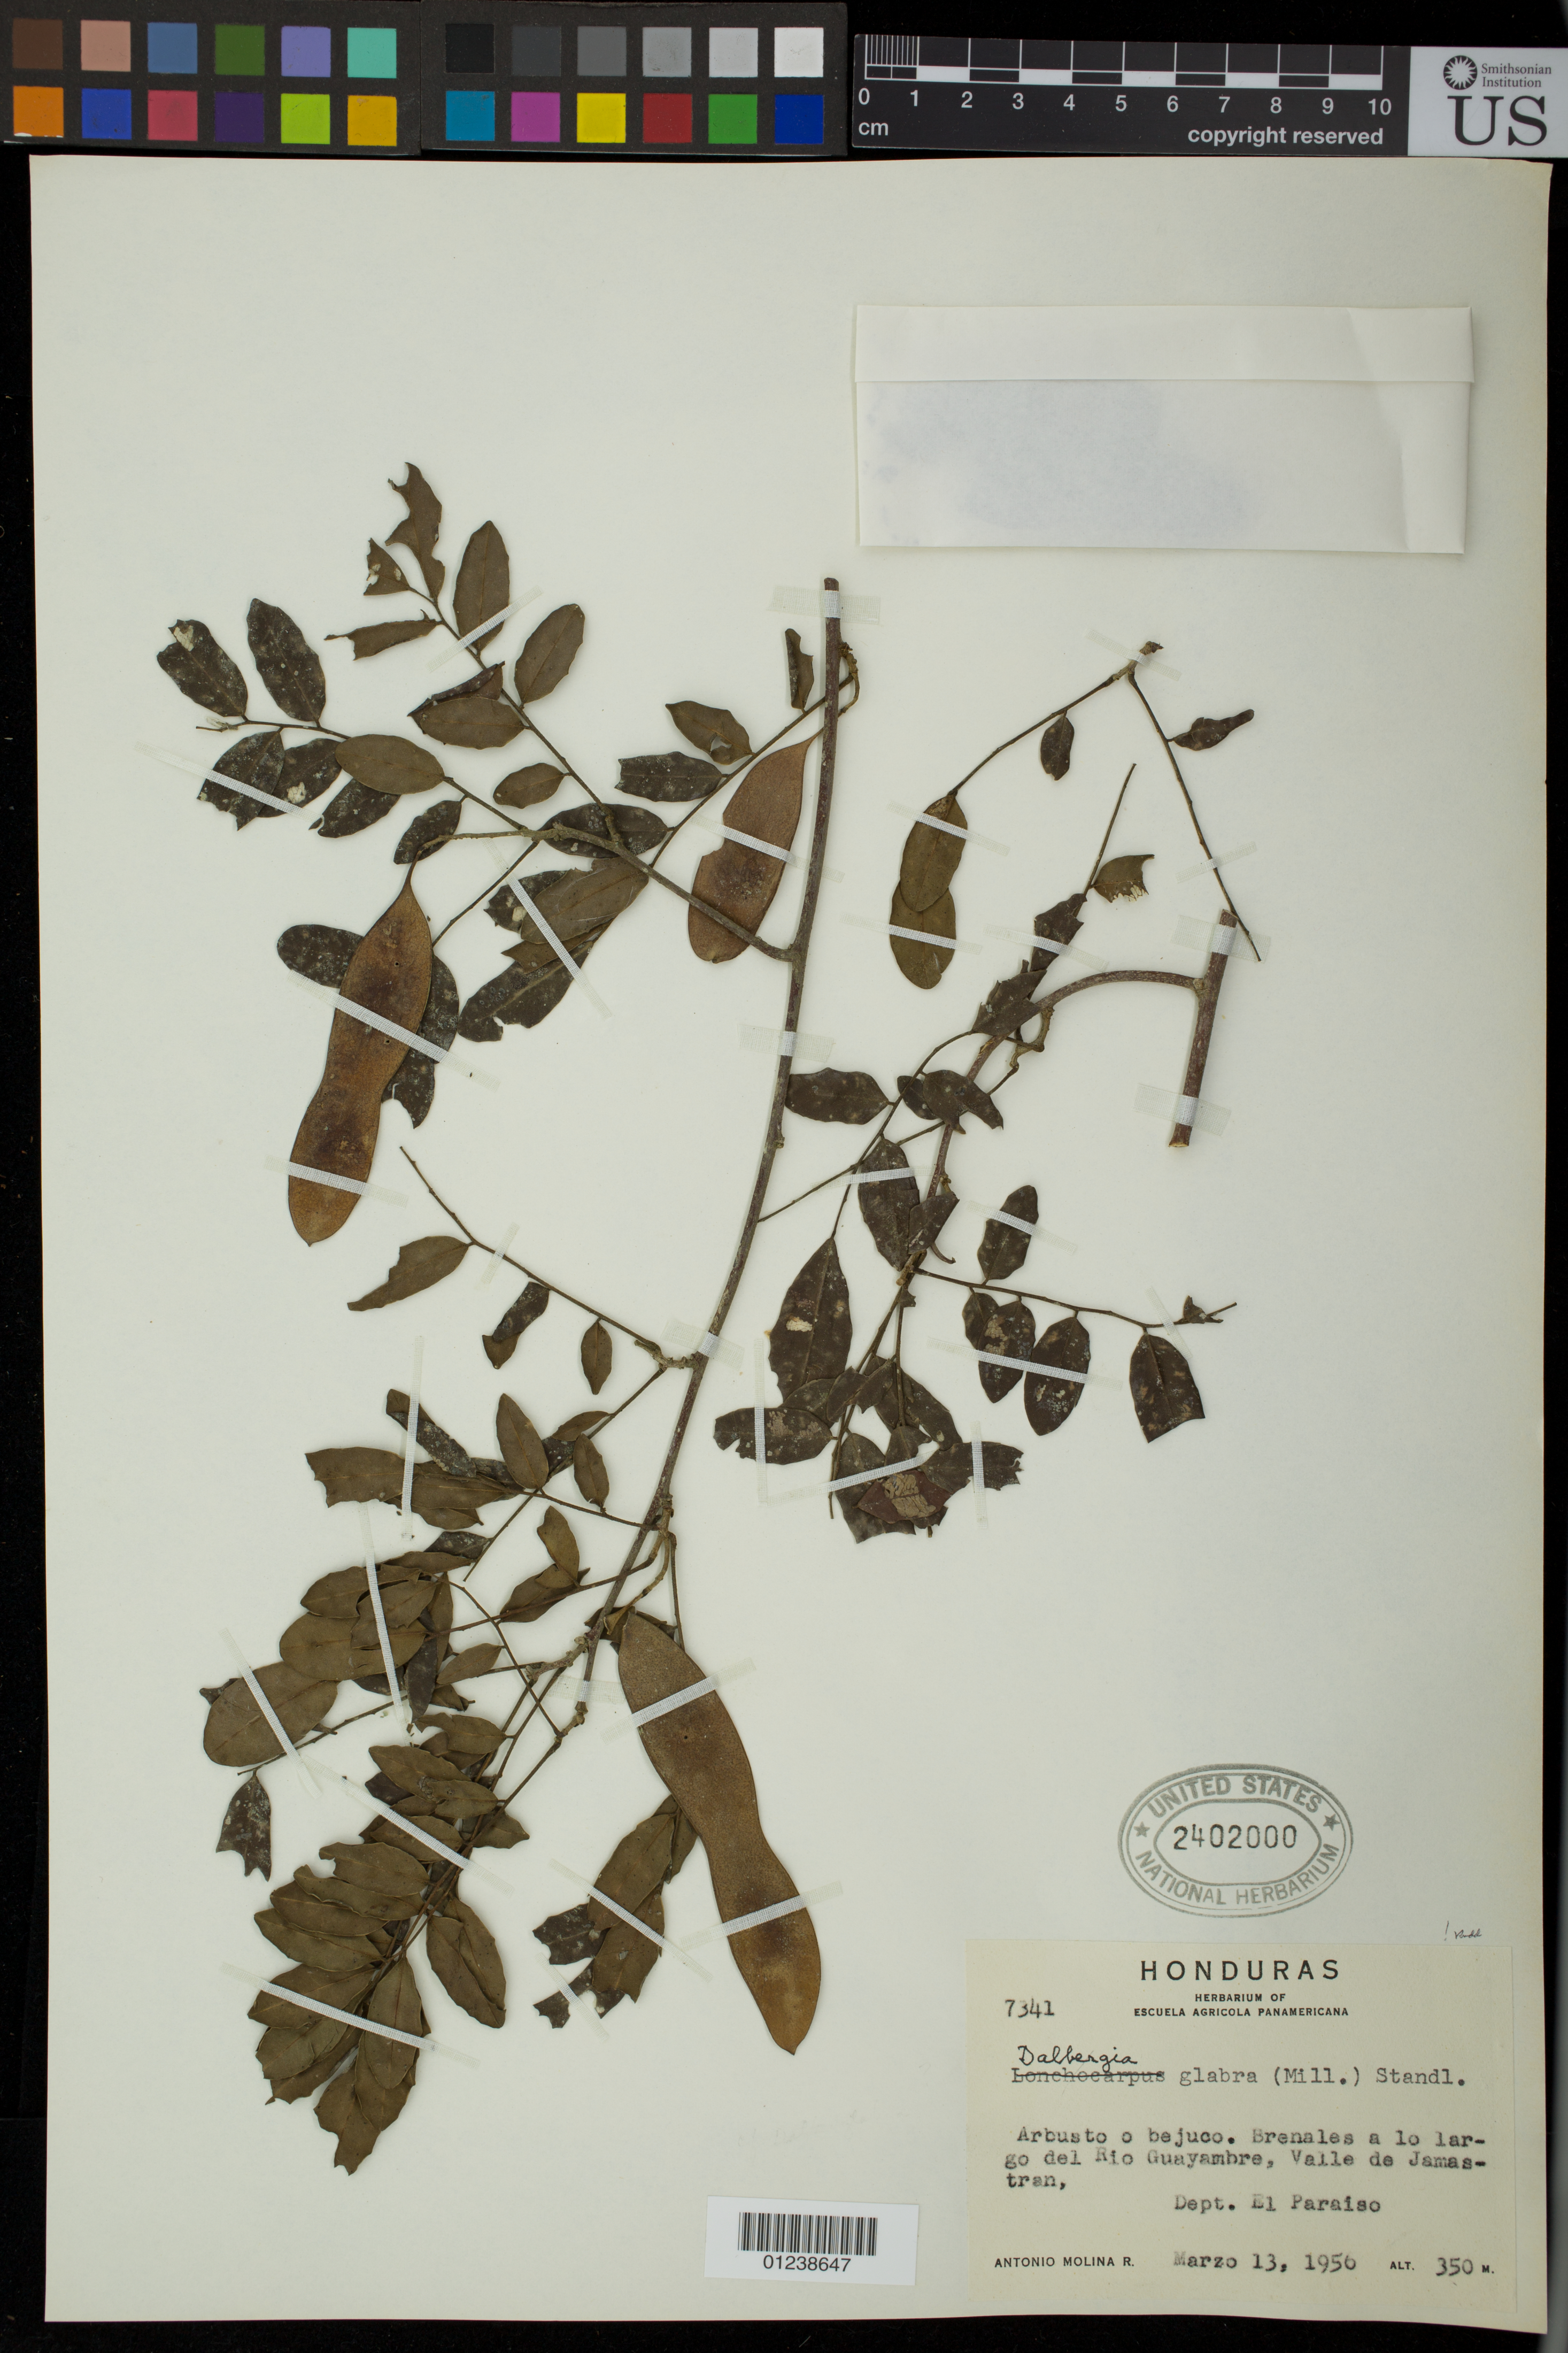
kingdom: Plantae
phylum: Tracheophyta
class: Magnoliopsida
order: Fabales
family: Fabaceae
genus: Dalbergia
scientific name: Dalbergia glabra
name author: (Mill.) Standl.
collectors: A. Molina R.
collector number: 7341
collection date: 1956-03-13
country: Honduras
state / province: El Paraíso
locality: Brenales a lo largo del Rio Guayambre, Valle de Jamastran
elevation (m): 107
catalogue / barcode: US 2402000